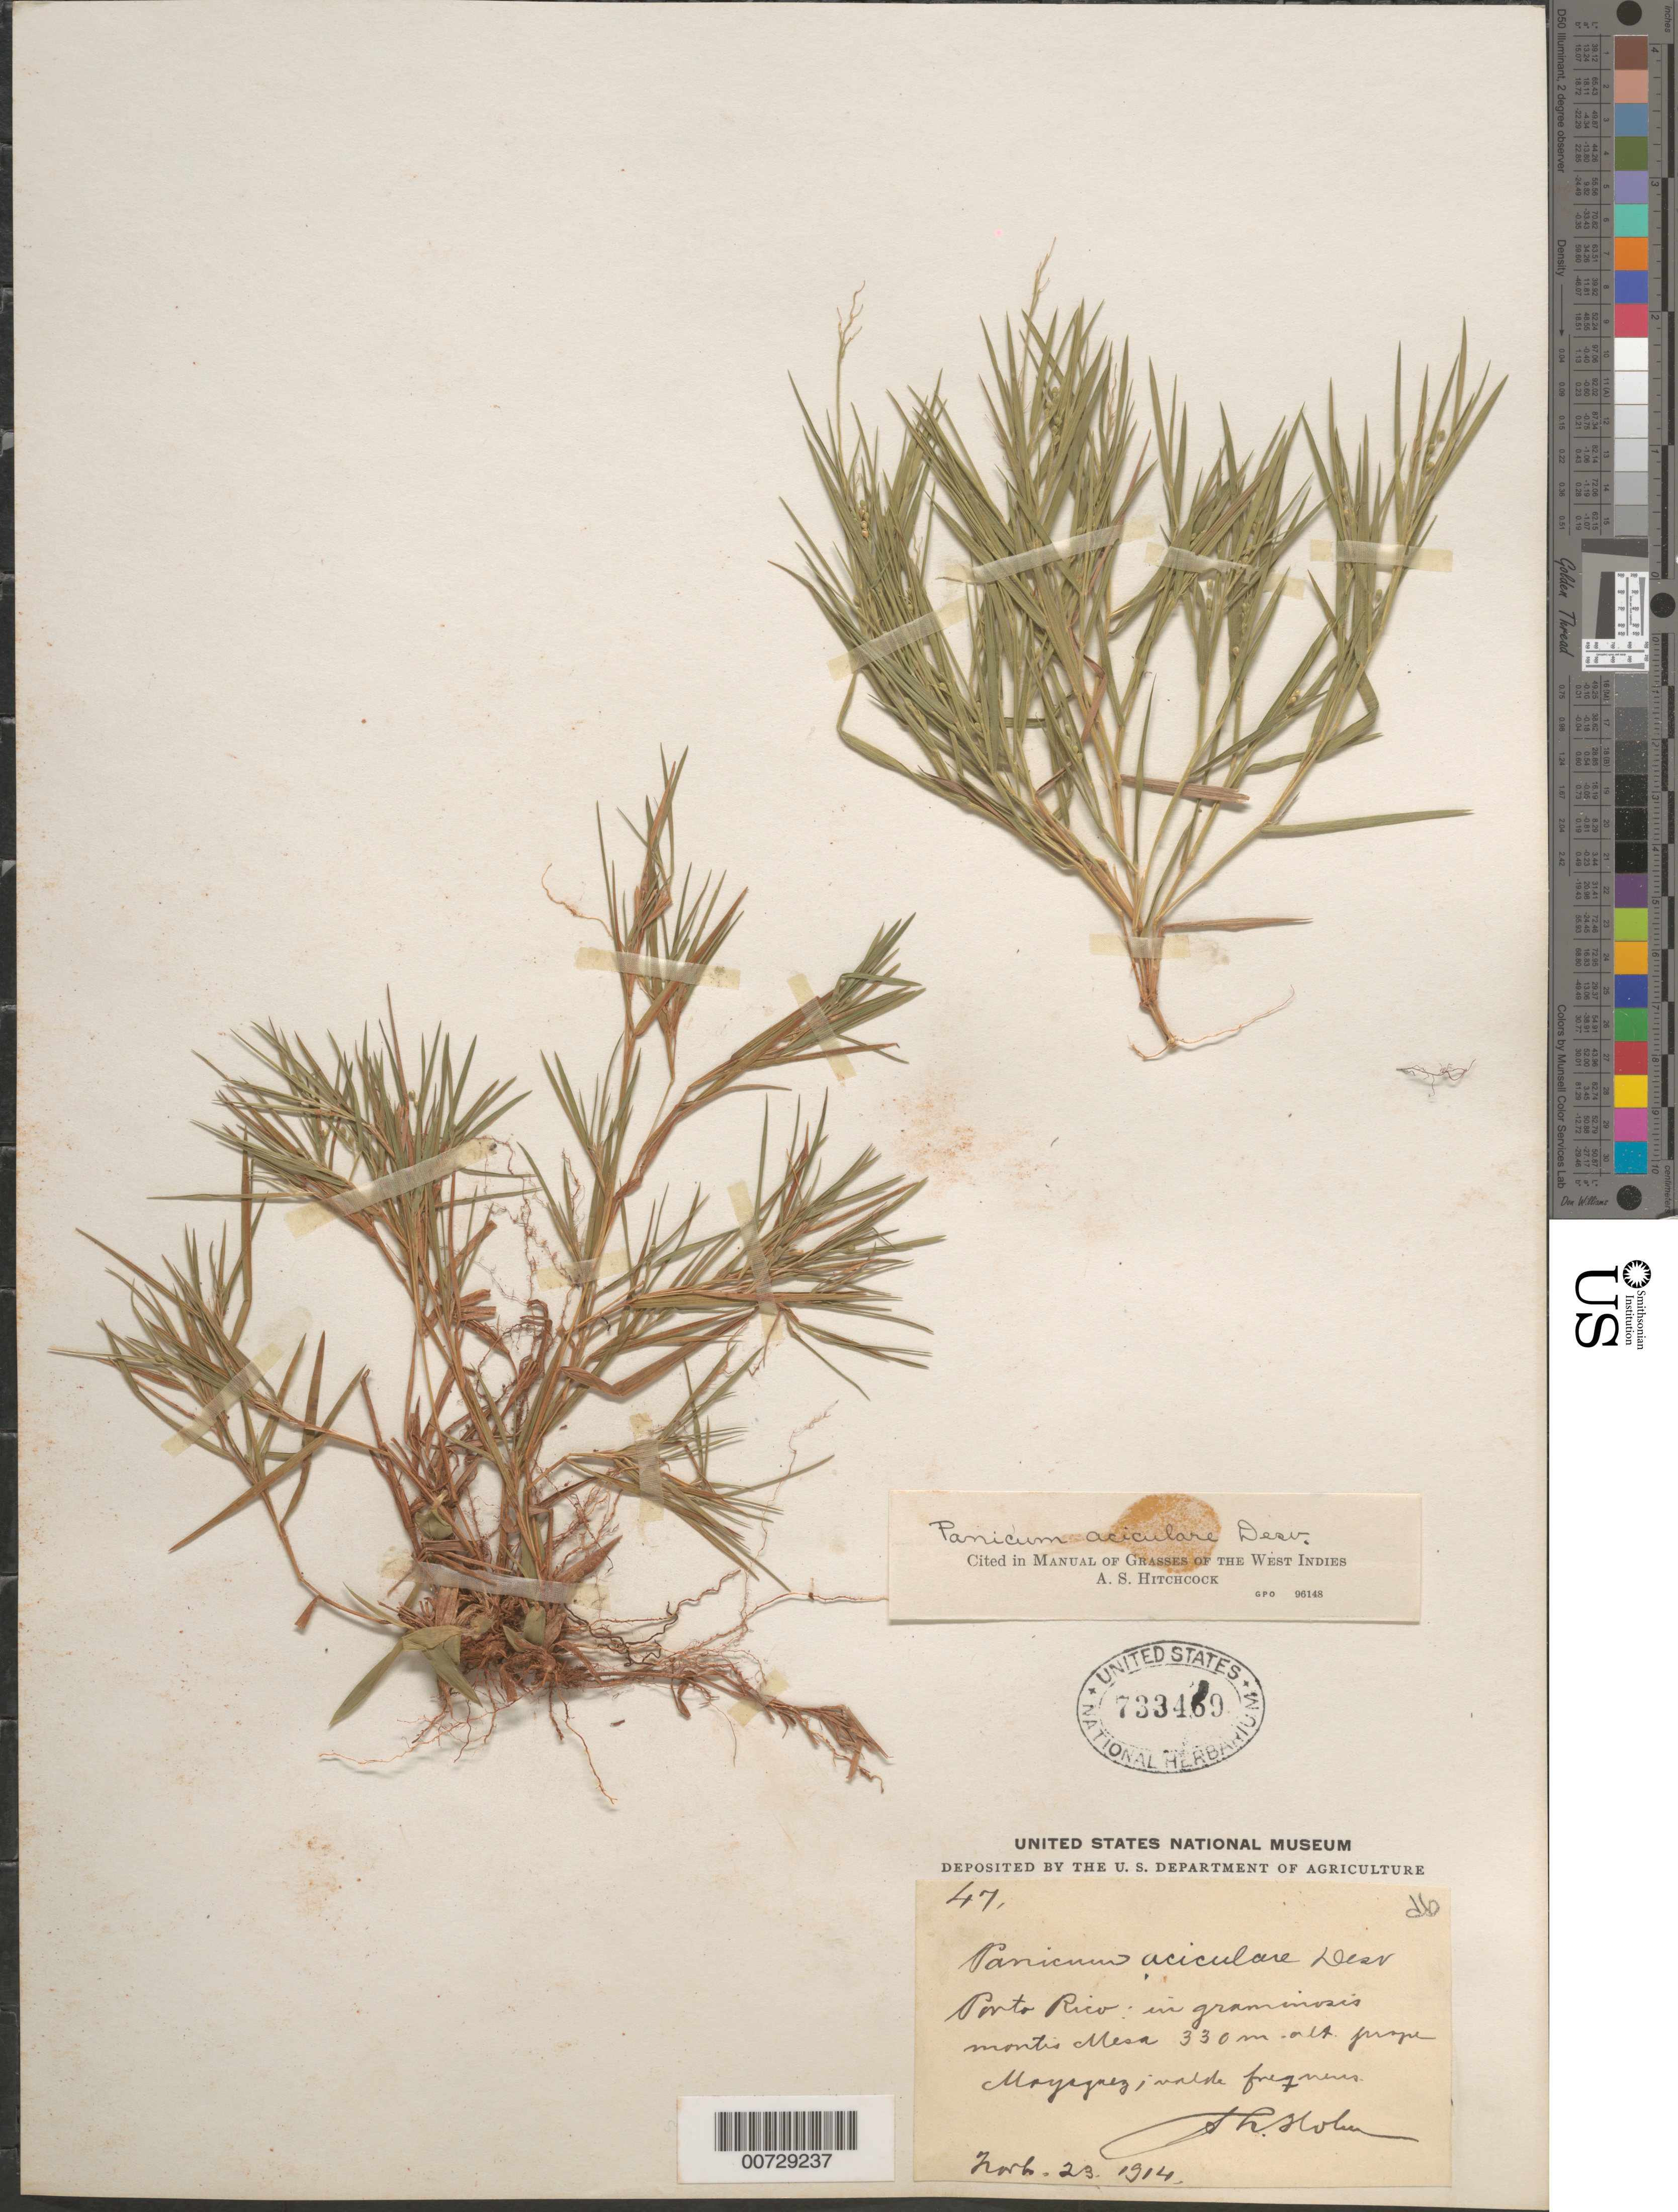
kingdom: Plantae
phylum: Tracheophyta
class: Liliopsida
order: Poales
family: Poaceae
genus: Dichanthelium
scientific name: Dichanthelium aciculare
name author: (Desv. ex Poir.) Gould & C.A. Clark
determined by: Hitchcock, Albert S.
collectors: H. T. Holm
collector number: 47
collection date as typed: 23 Nov 1914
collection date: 1914-11-23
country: Puerto Rico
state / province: Mayagüez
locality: Montis Mesa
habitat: In graminosis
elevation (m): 330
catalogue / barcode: US 733469